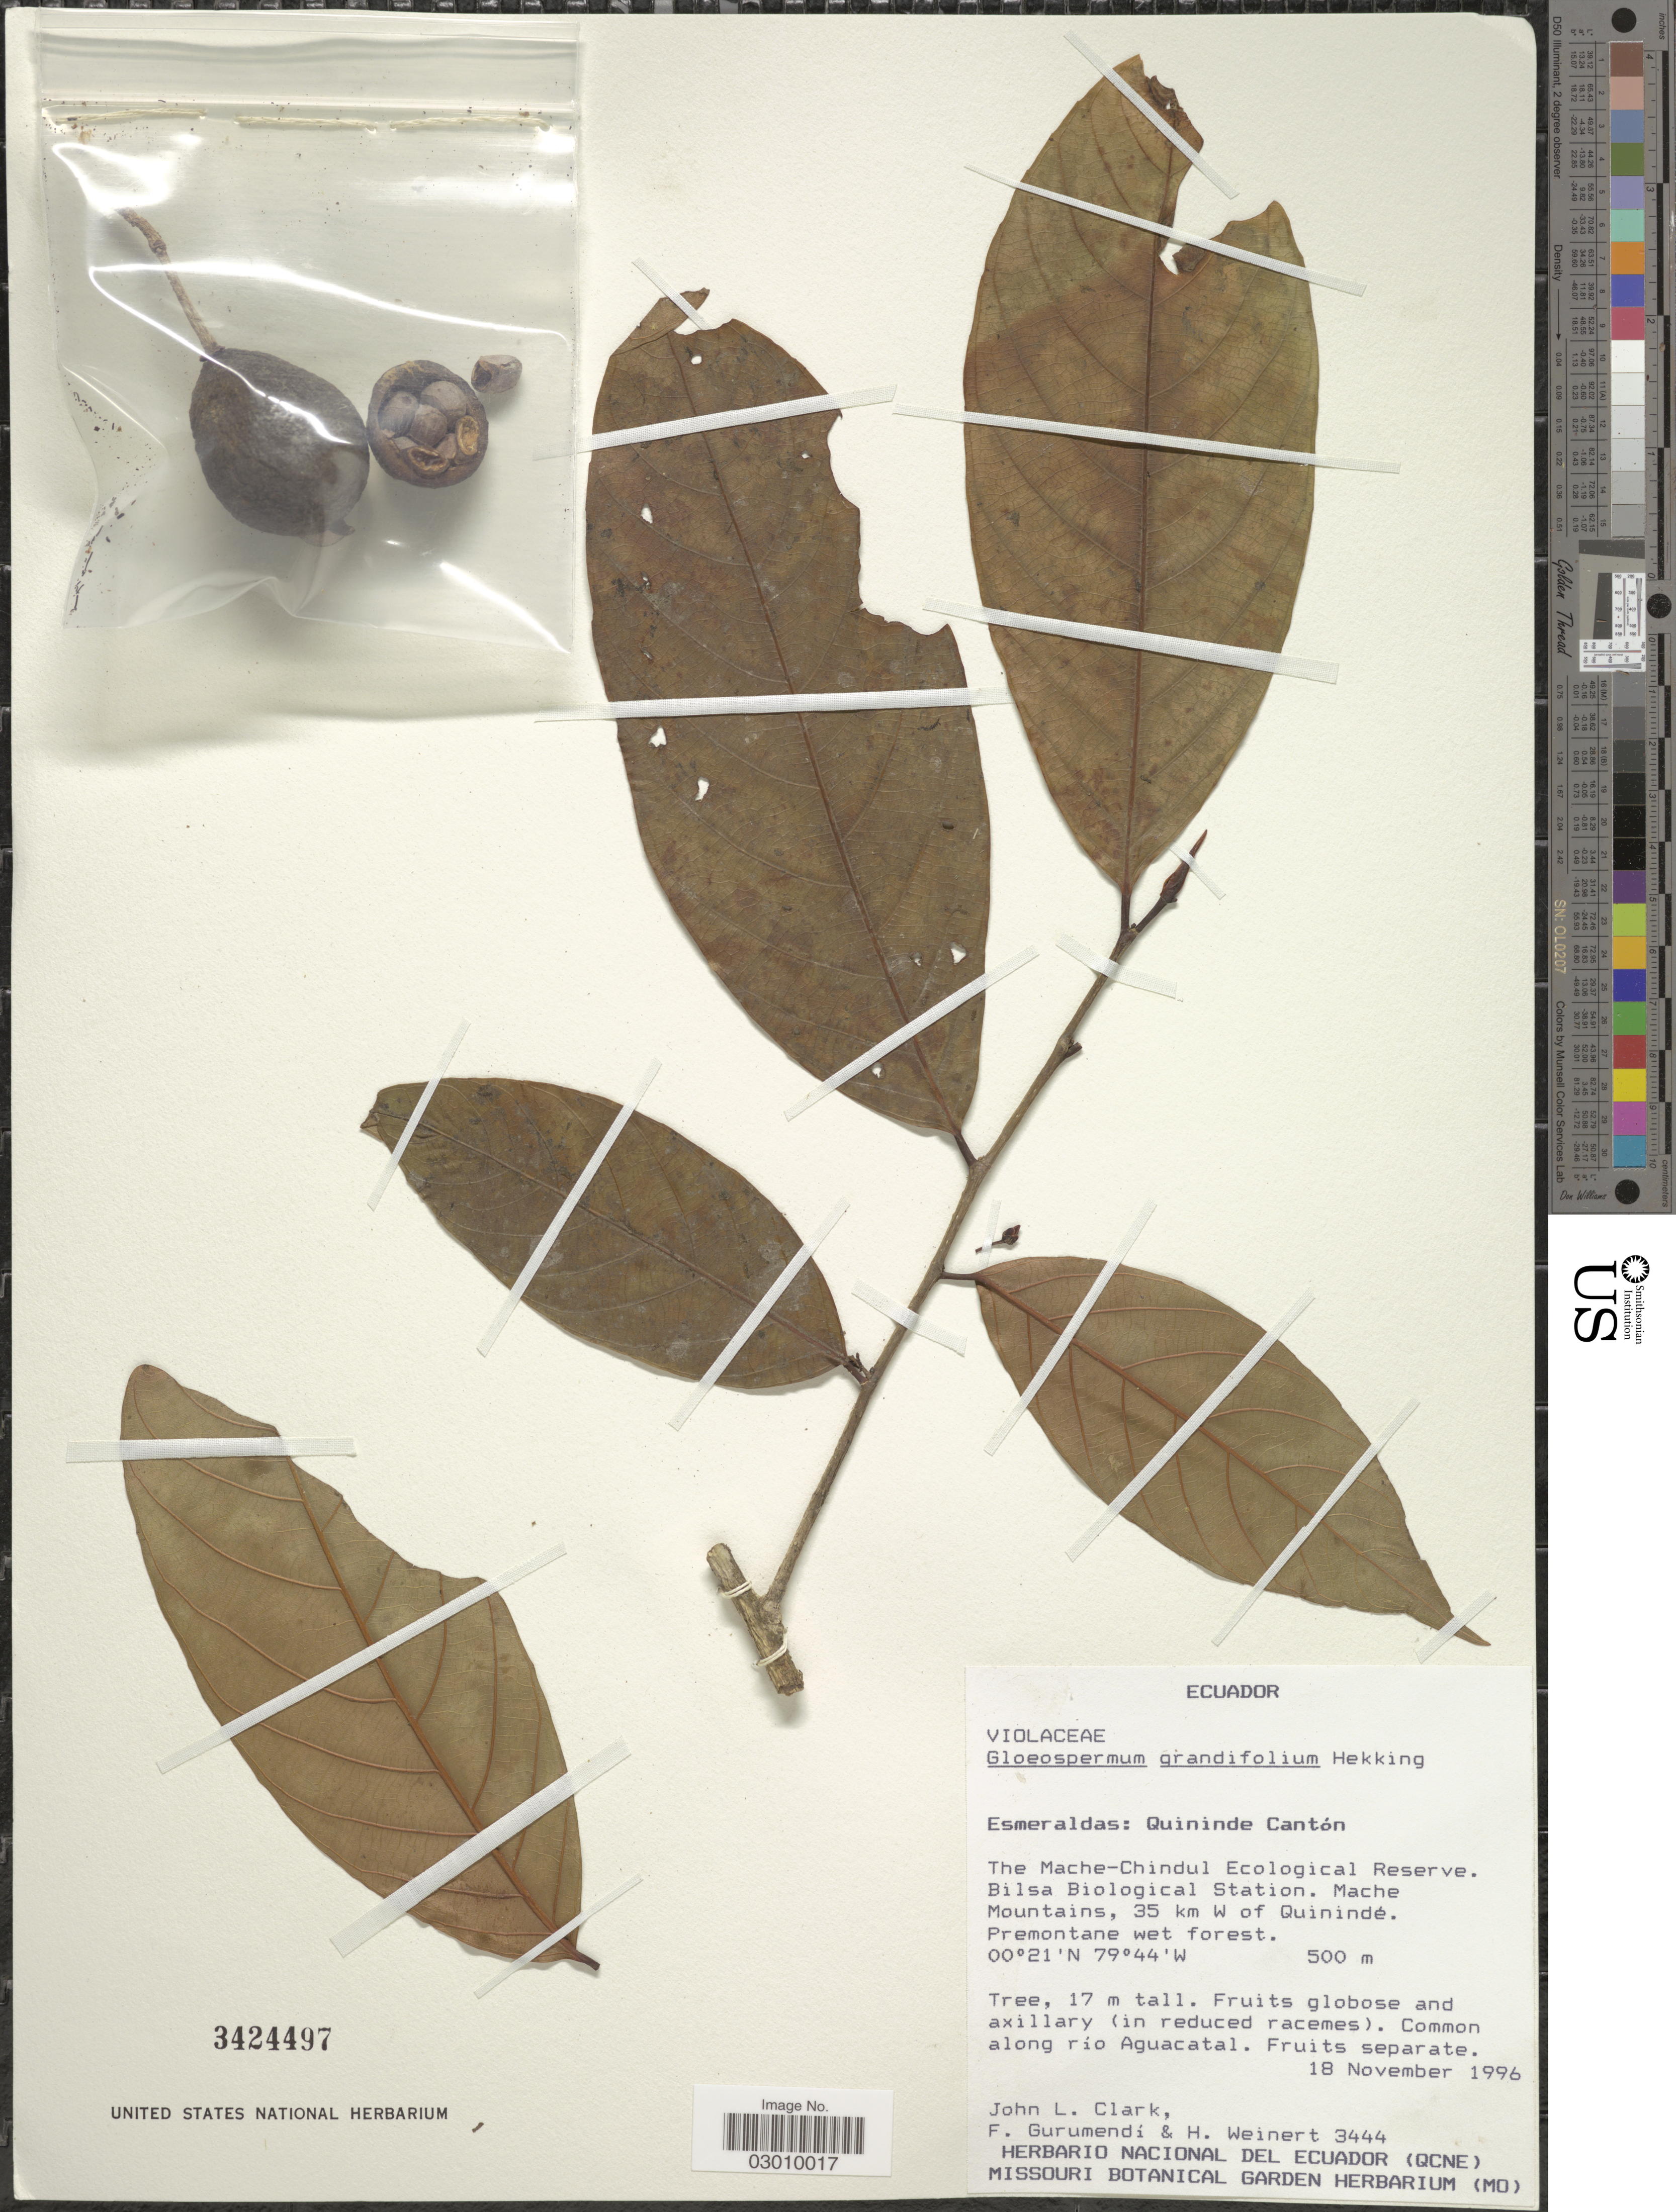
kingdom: Plantae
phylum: Tracheophyta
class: Magnoliopsida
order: Malpighiales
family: Violaceae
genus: Gloeospermum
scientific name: Gloeospermum grandifolium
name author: Hekking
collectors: J. L. Clark, F. Gurumendí & H. Weinert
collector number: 3444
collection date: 1996-11-18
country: Ecuador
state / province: Esmeraldas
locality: Quininde Cantón, The Mache-Chindul Ecological Reserve, Bilsa Biological Station, Mache Mountains, 35 km W of Quinindé.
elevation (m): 500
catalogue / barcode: US 3424497